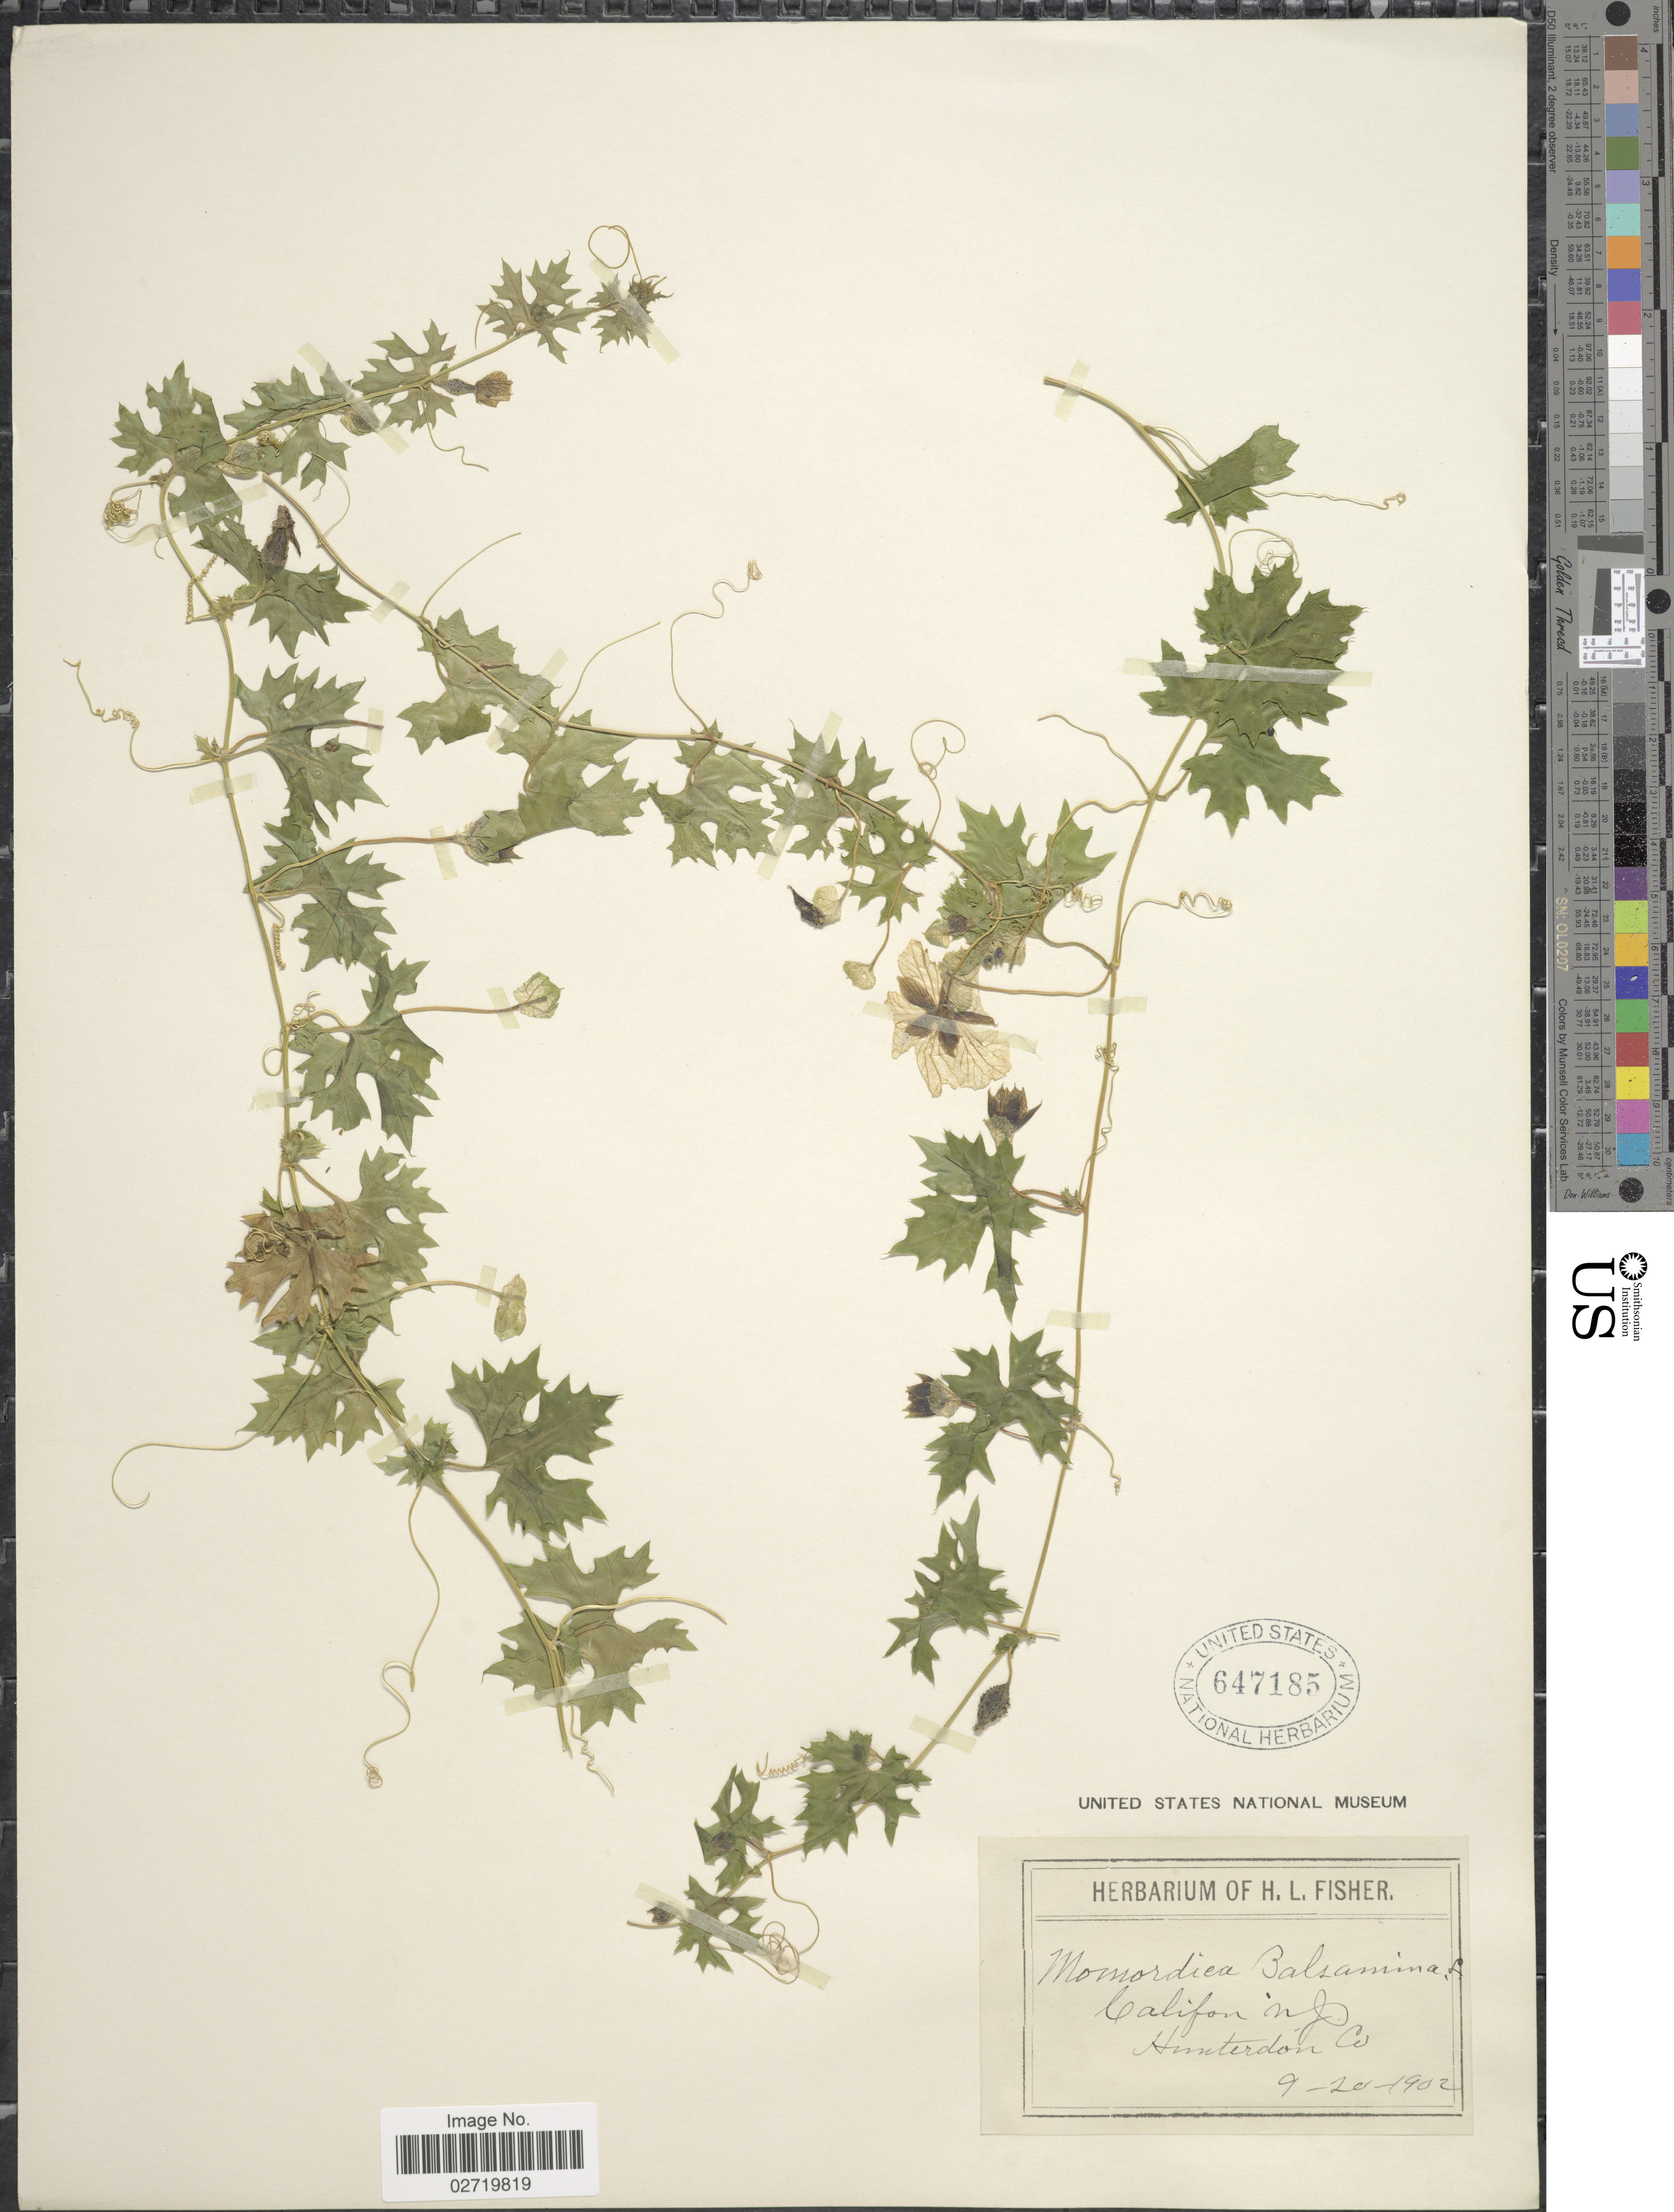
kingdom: Plantae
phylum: Tracheophyta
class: Magnoliopsida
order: Cucurbitales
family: Cucurbitaceae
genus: Momordica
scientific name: Momordica balsamina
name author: L.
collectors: ex herb. of H. L. Fisher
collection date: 1902-09-20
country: United States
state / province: New Jersey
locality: Califon N.J. Hunterdon Co.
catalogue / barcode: US 647185